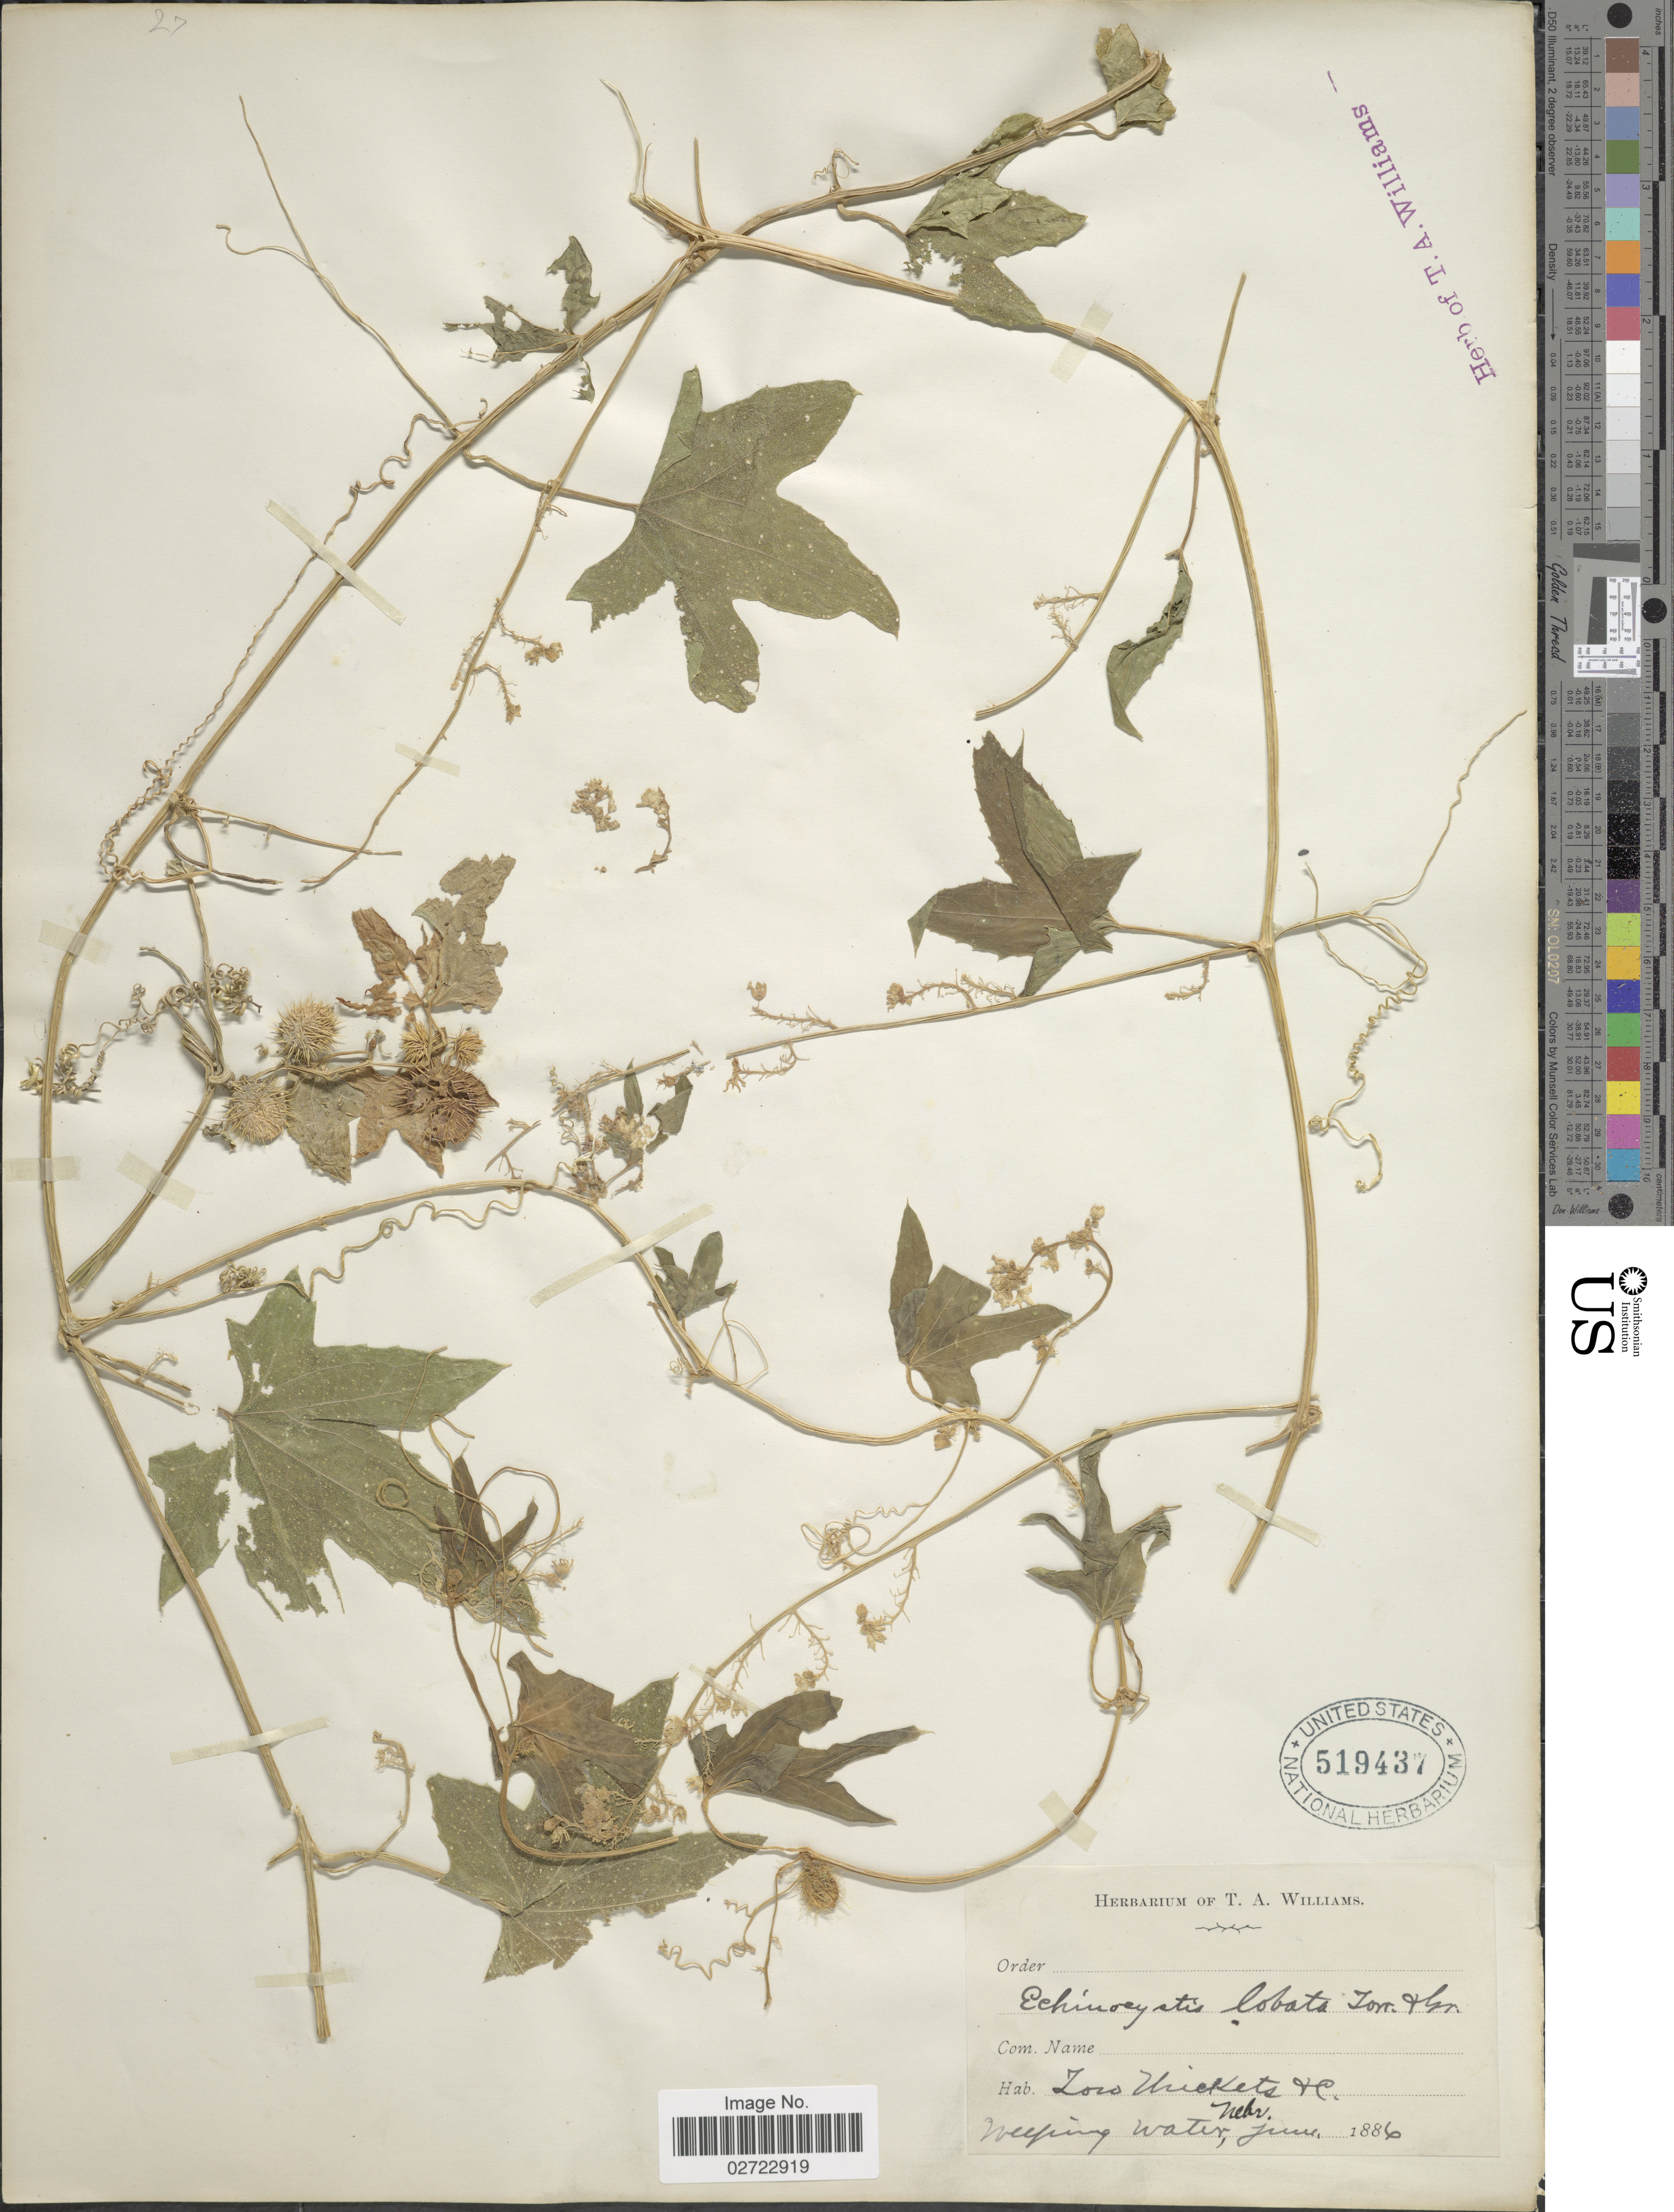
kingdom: Plantae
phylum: Tracheophyta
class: Magnoliopsida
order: Cucurbitales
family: Cucurbitaceae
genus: Echinocystis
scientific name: Echinocystis lobata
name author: (Michx.) Torr. & A. Gray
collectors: ex herb. Thos. A. Williams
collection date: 1886-06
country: United States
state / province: Nebraska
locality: Low thickets H., weeping water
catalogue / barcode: US 519437